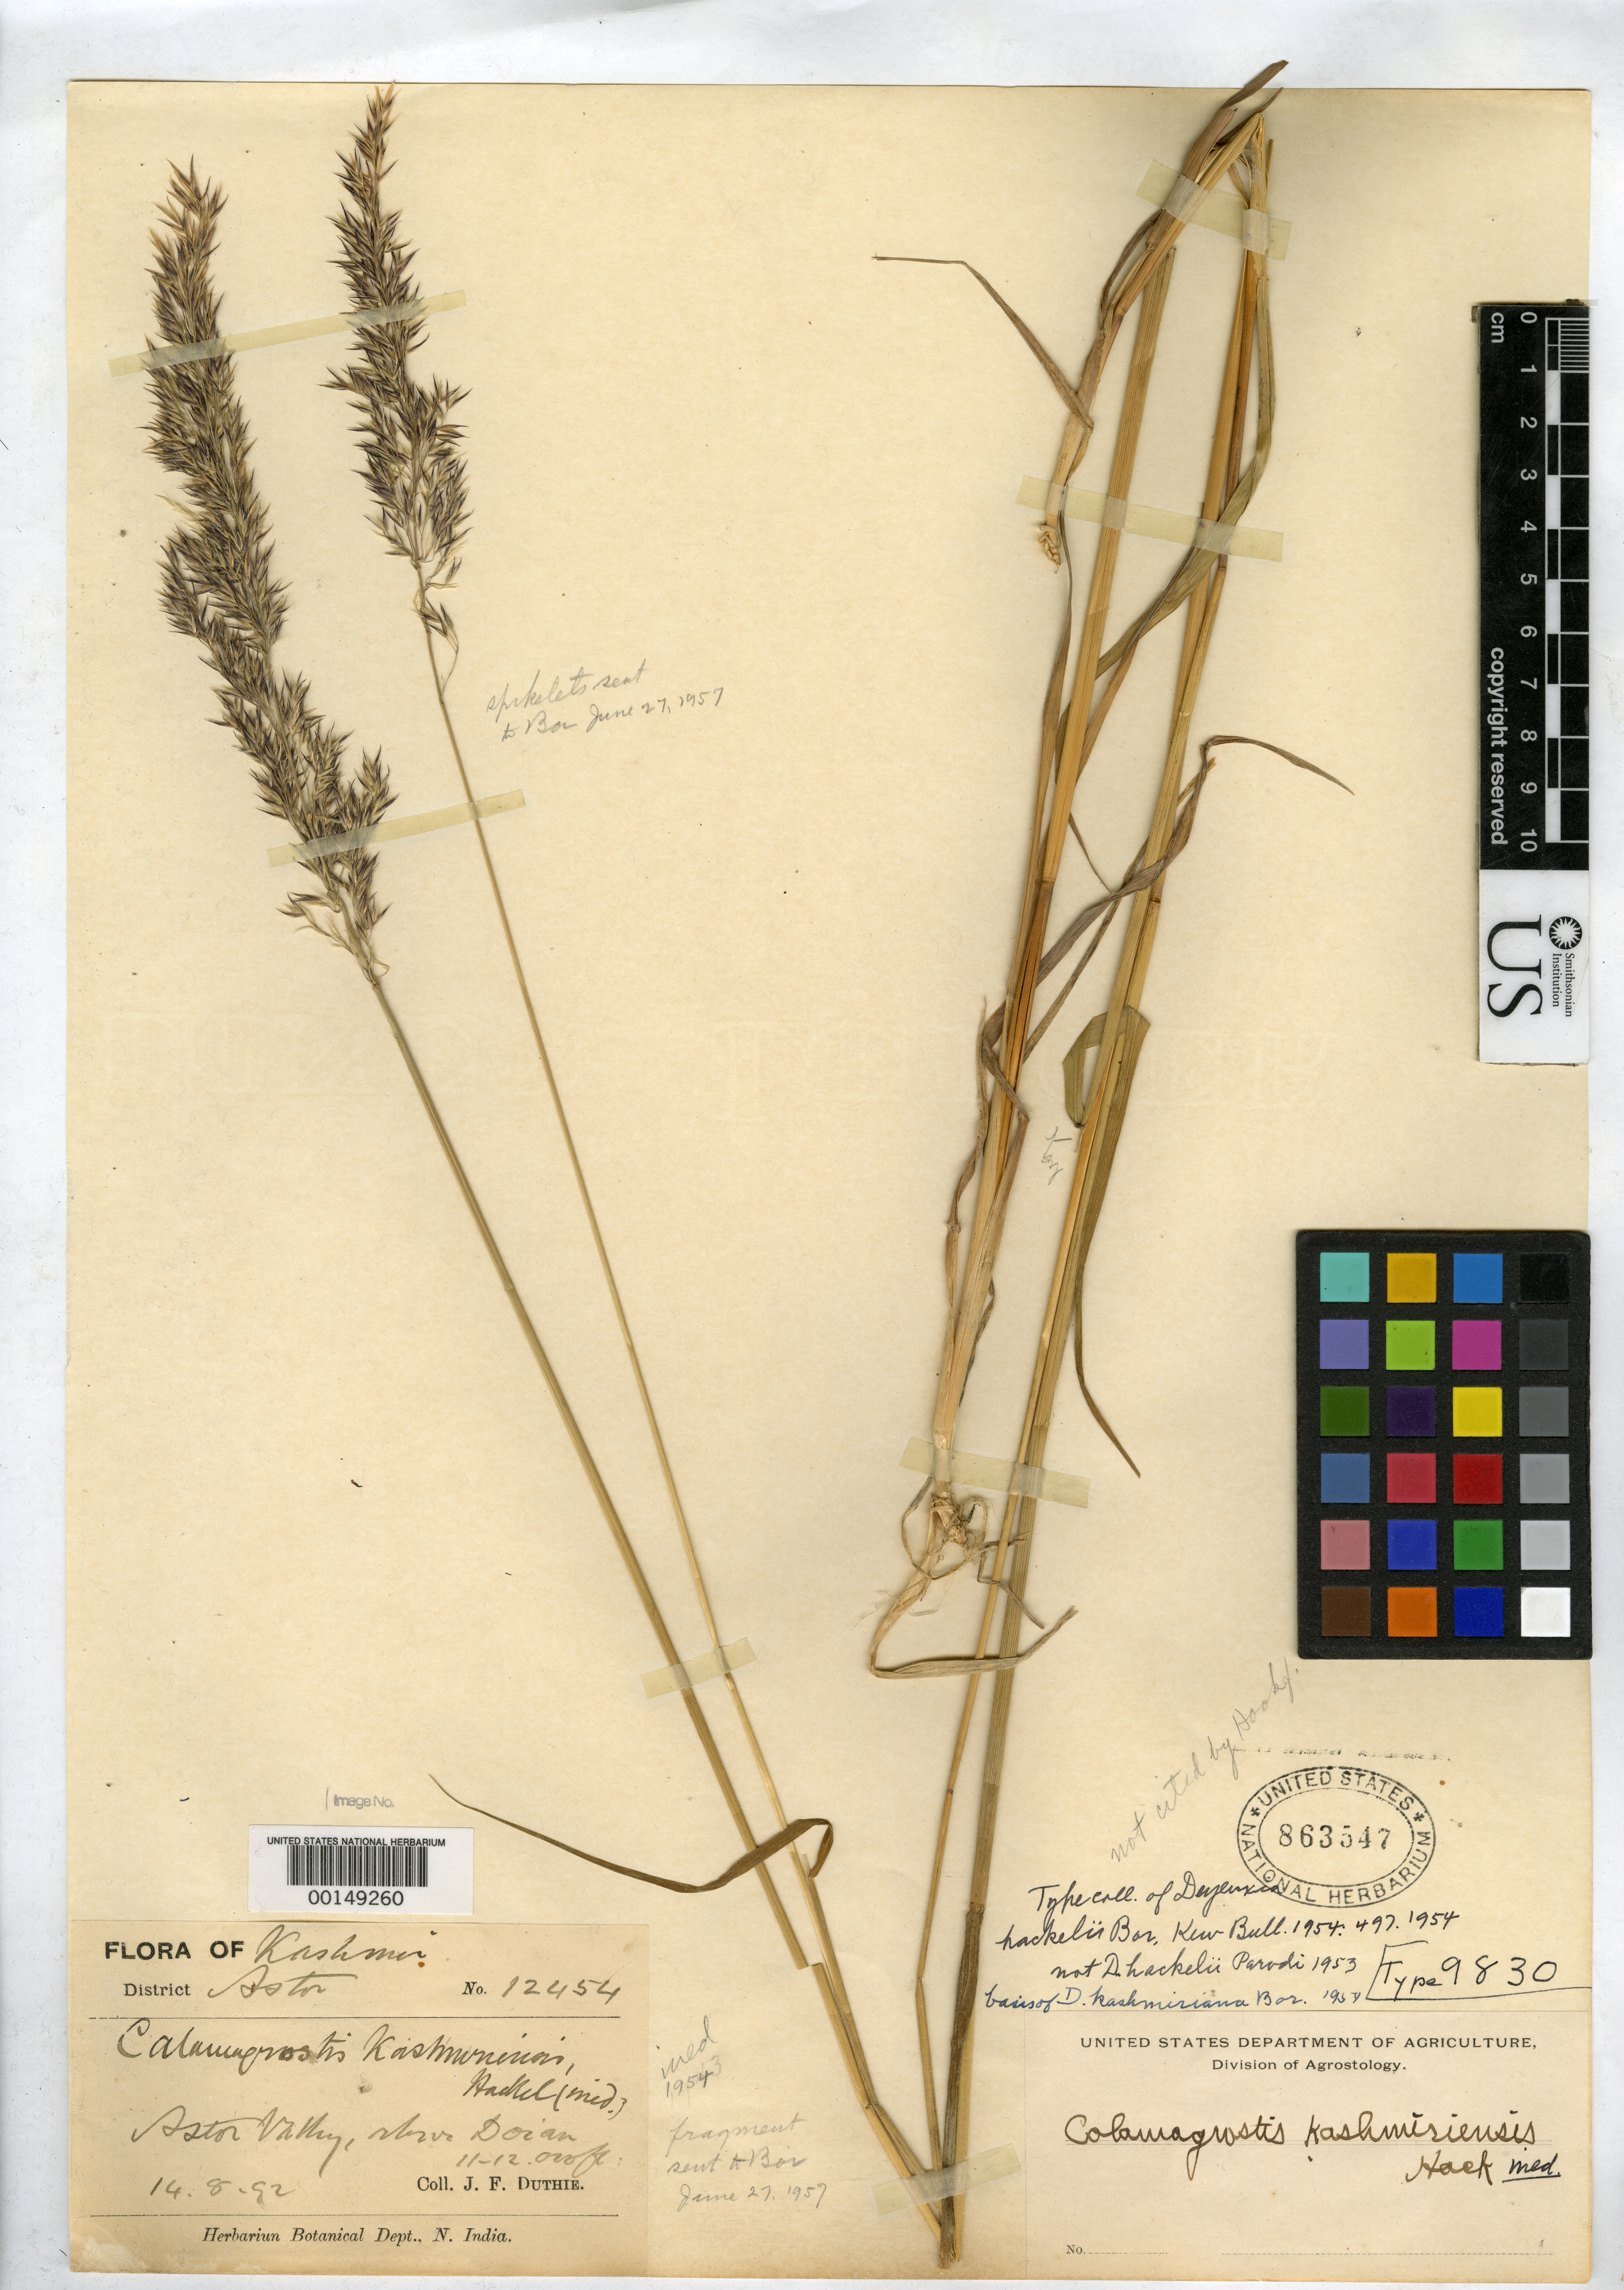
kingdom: Plantae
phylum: Tracheophyta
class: Liliopsida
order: Poales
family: Poaceae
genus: Deyeuxia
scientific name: Deyeuxia hackelii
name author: Bor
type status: Isotype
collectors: J. F. Duthie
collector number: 12454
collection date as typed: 14 Aug 1892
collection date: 1892-08-14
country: India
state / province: Jammu and Kashmir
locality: Astor Valley above Doian.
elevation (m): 3300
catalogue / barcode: US 863547